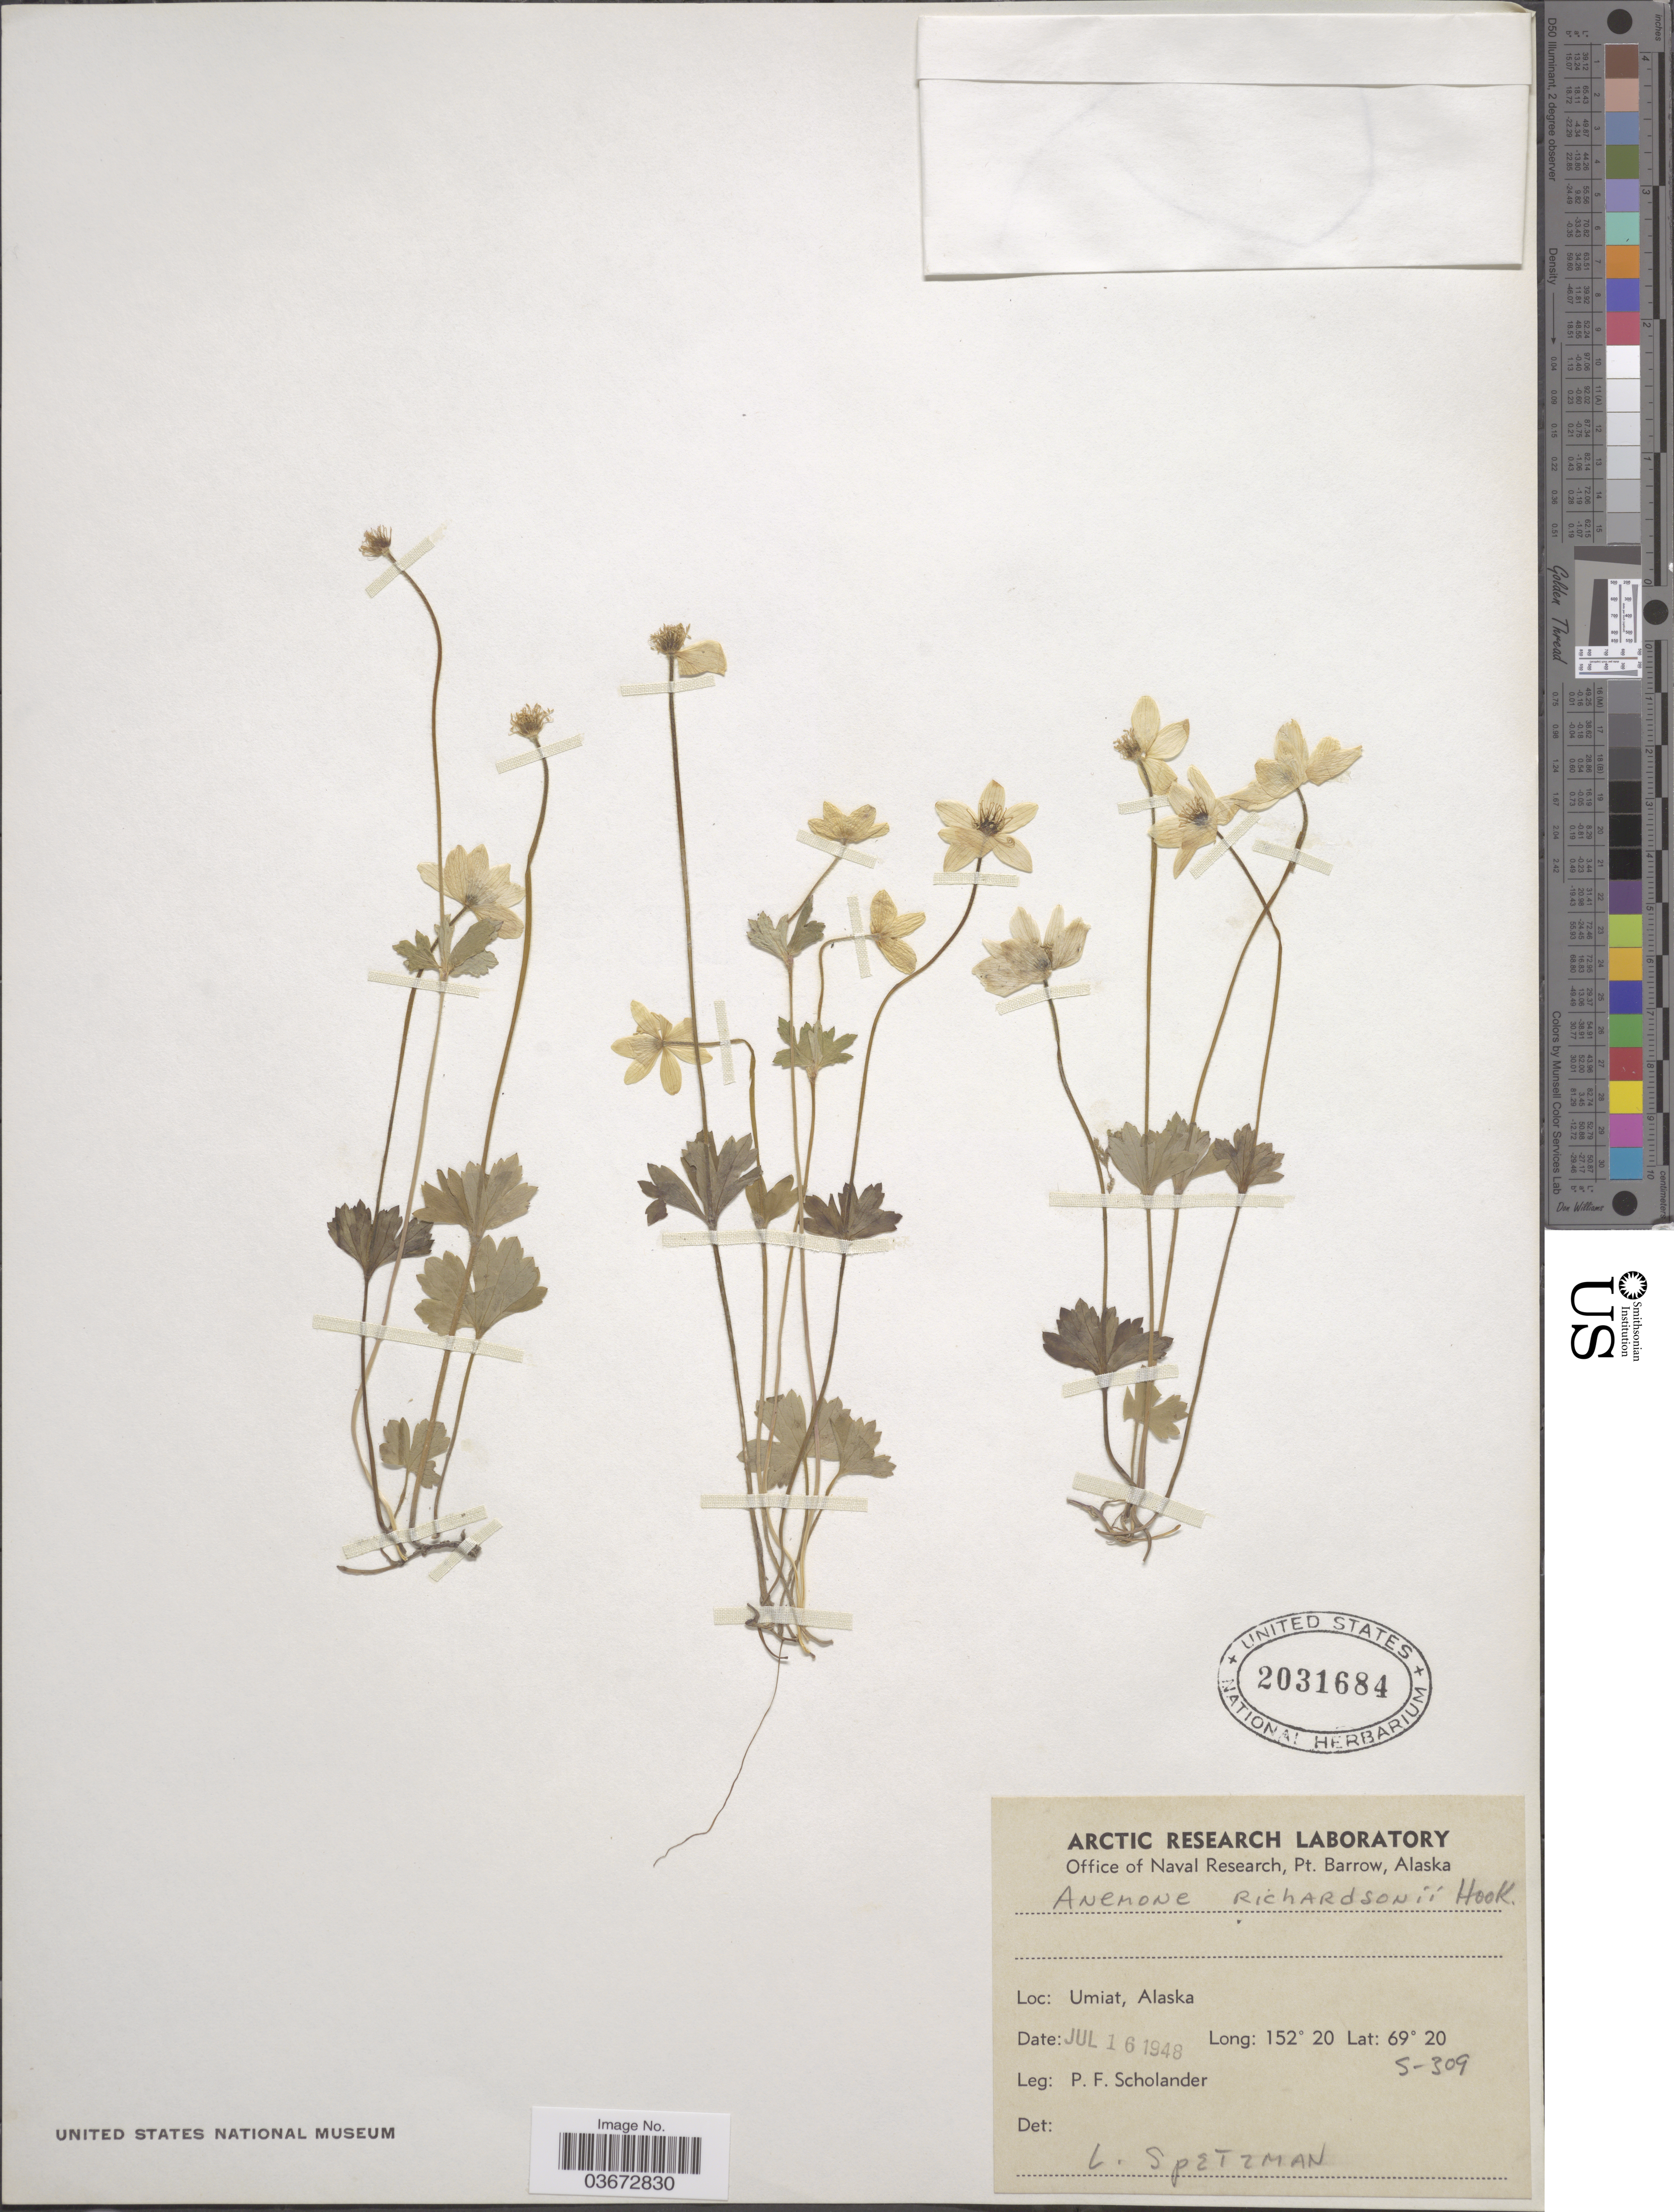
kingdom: Plantae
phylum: Tracheophyta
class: Magnoliopsida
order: Ranunculales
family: Ranunculaceae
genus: Anemone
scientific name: Anemone richardsonii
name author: Hook.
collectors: P. Scholander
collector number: S-309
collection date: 1948-07-16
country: United States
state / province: Alaska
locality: Umiat.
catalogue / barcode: US 2031684